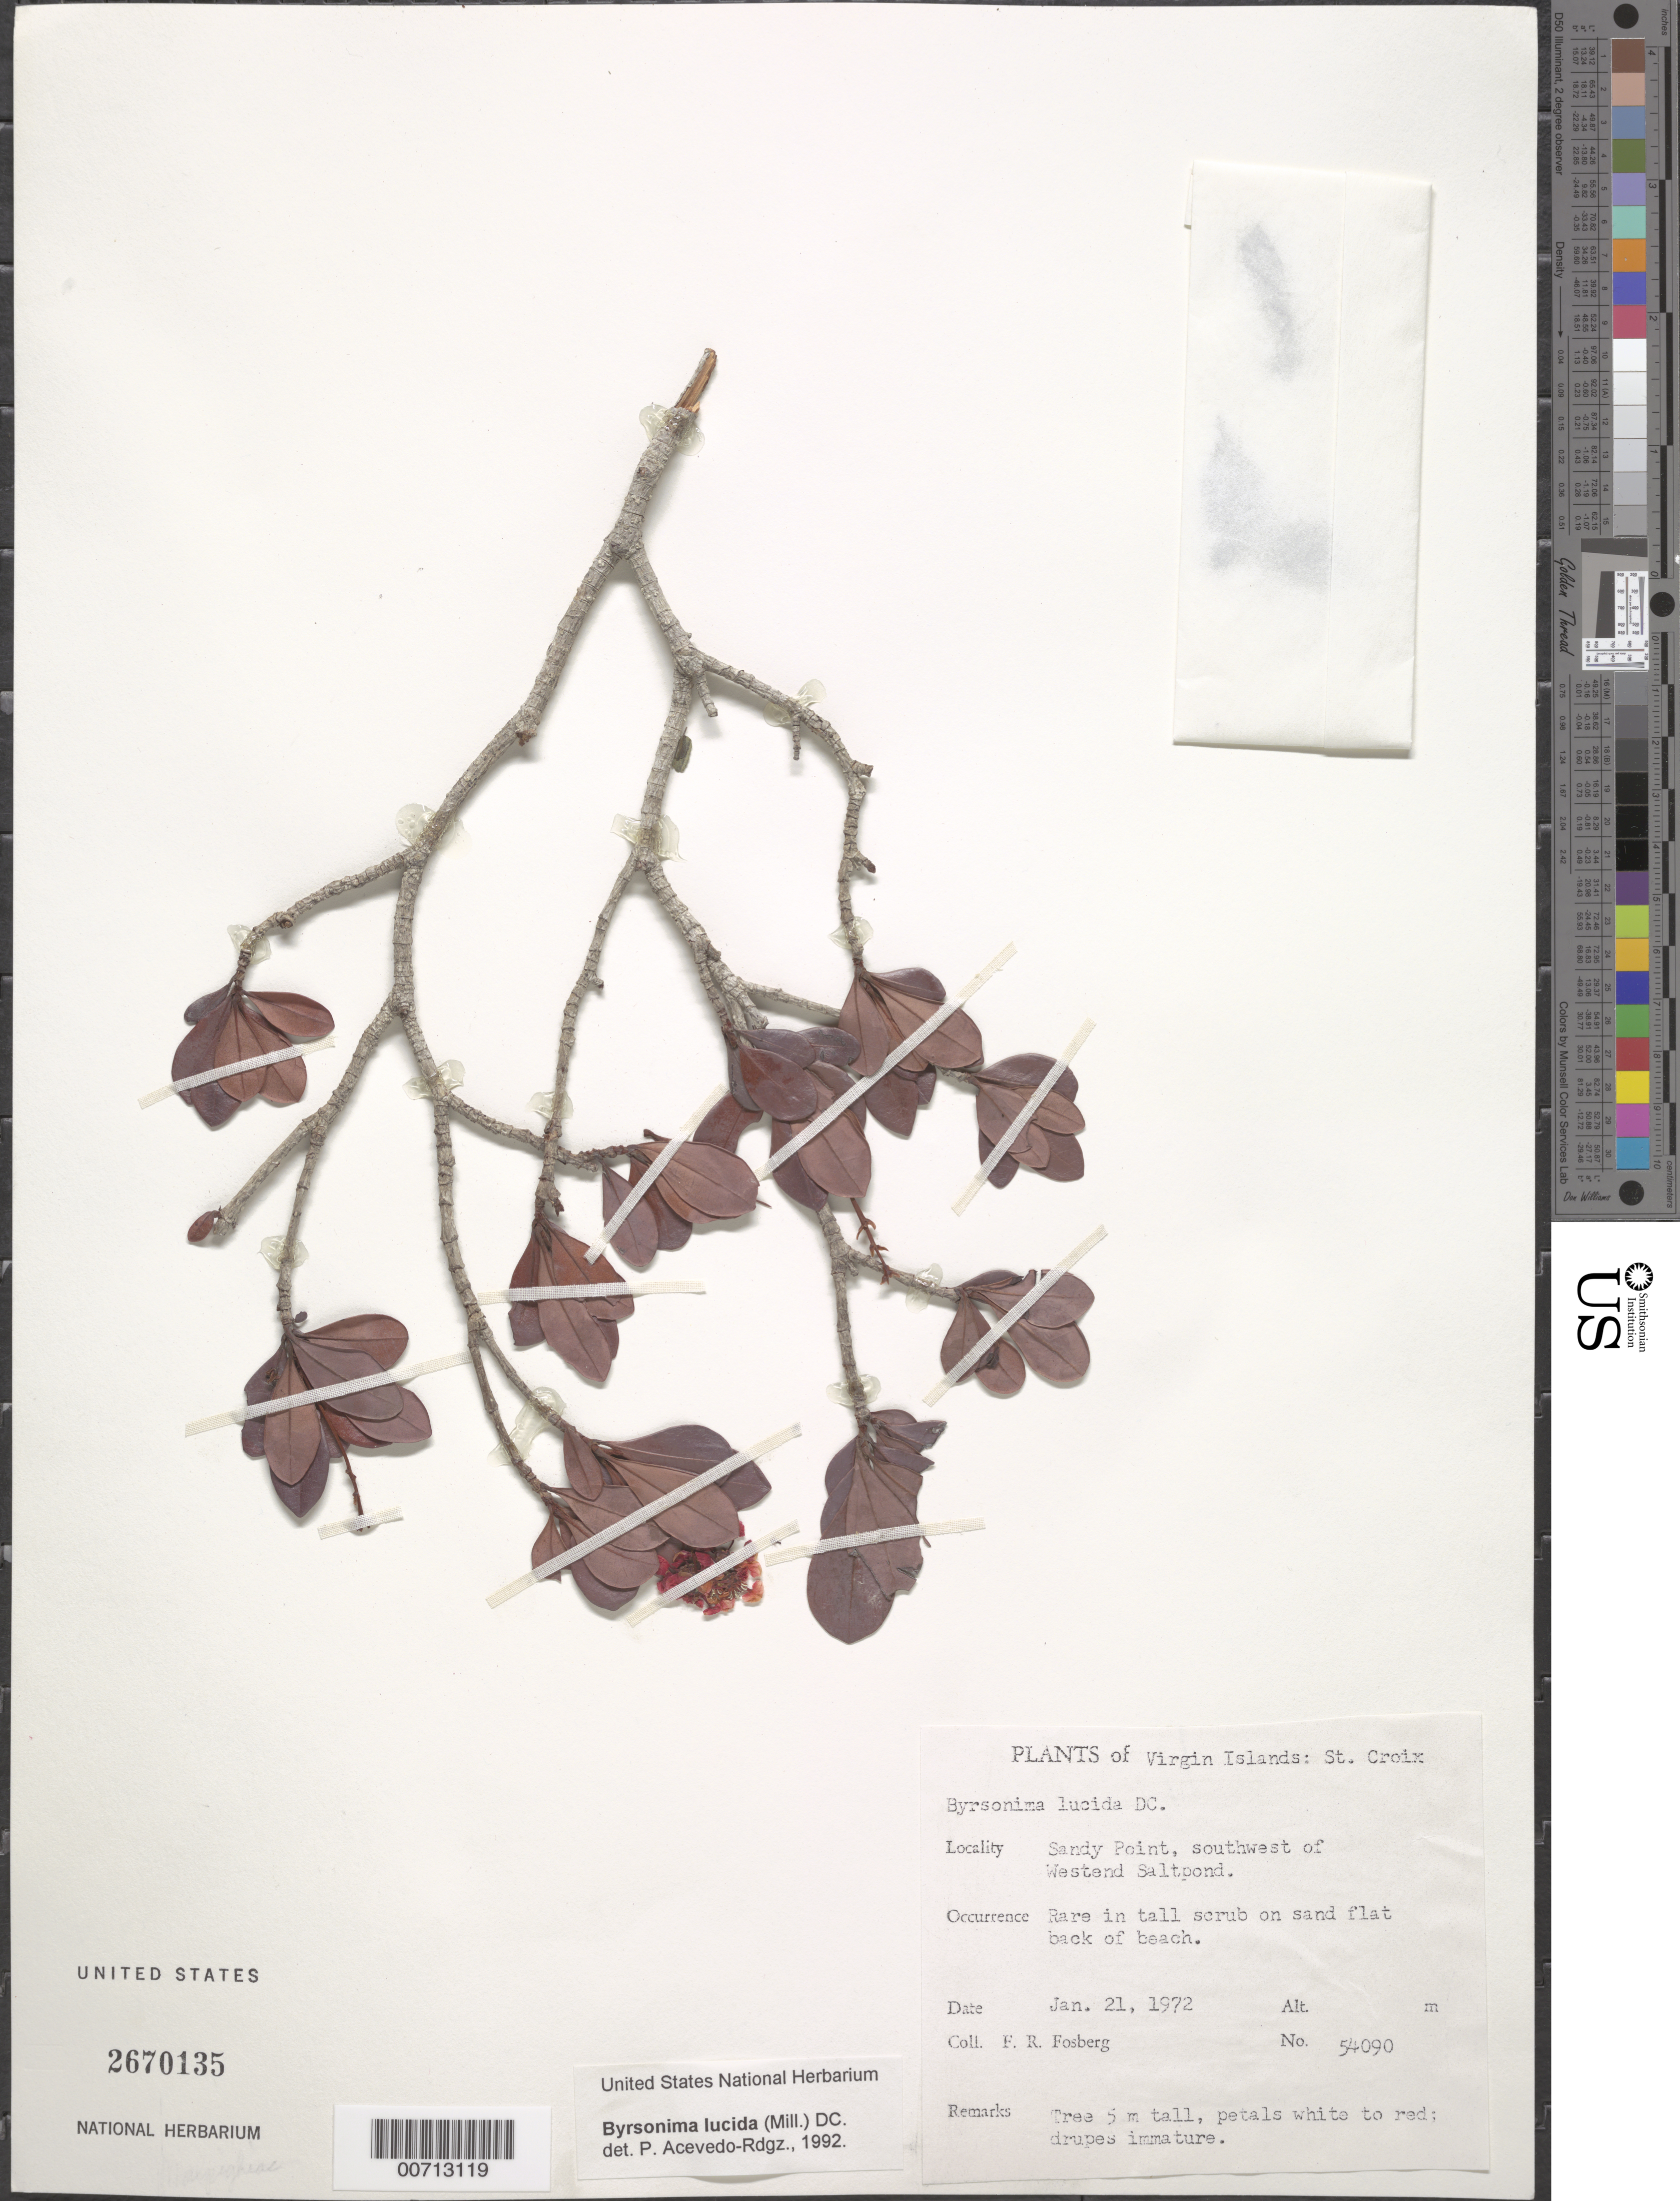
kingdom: Plantae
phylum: Tracheophyta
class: Magnoliopsida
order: Malpighiales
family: Malpighiaceae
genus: Byrsonima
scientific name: Byrsonima lucida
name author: (Mill.) DC.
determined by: Acevedo-Rodríguez, P., (BOT), Smithsonian Institution - National Museum of Natural History (UNITED STATES)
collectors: F. R. Fosberg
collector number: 54090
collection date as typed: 21 Jan 1972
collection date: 1972-01-21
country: U.S. Virgin Islands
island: St. Croix Island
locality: Sandy Point, SW of Westend Saltpond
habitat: In tall scrub on sand flat back of beach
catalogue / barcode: US 2670135